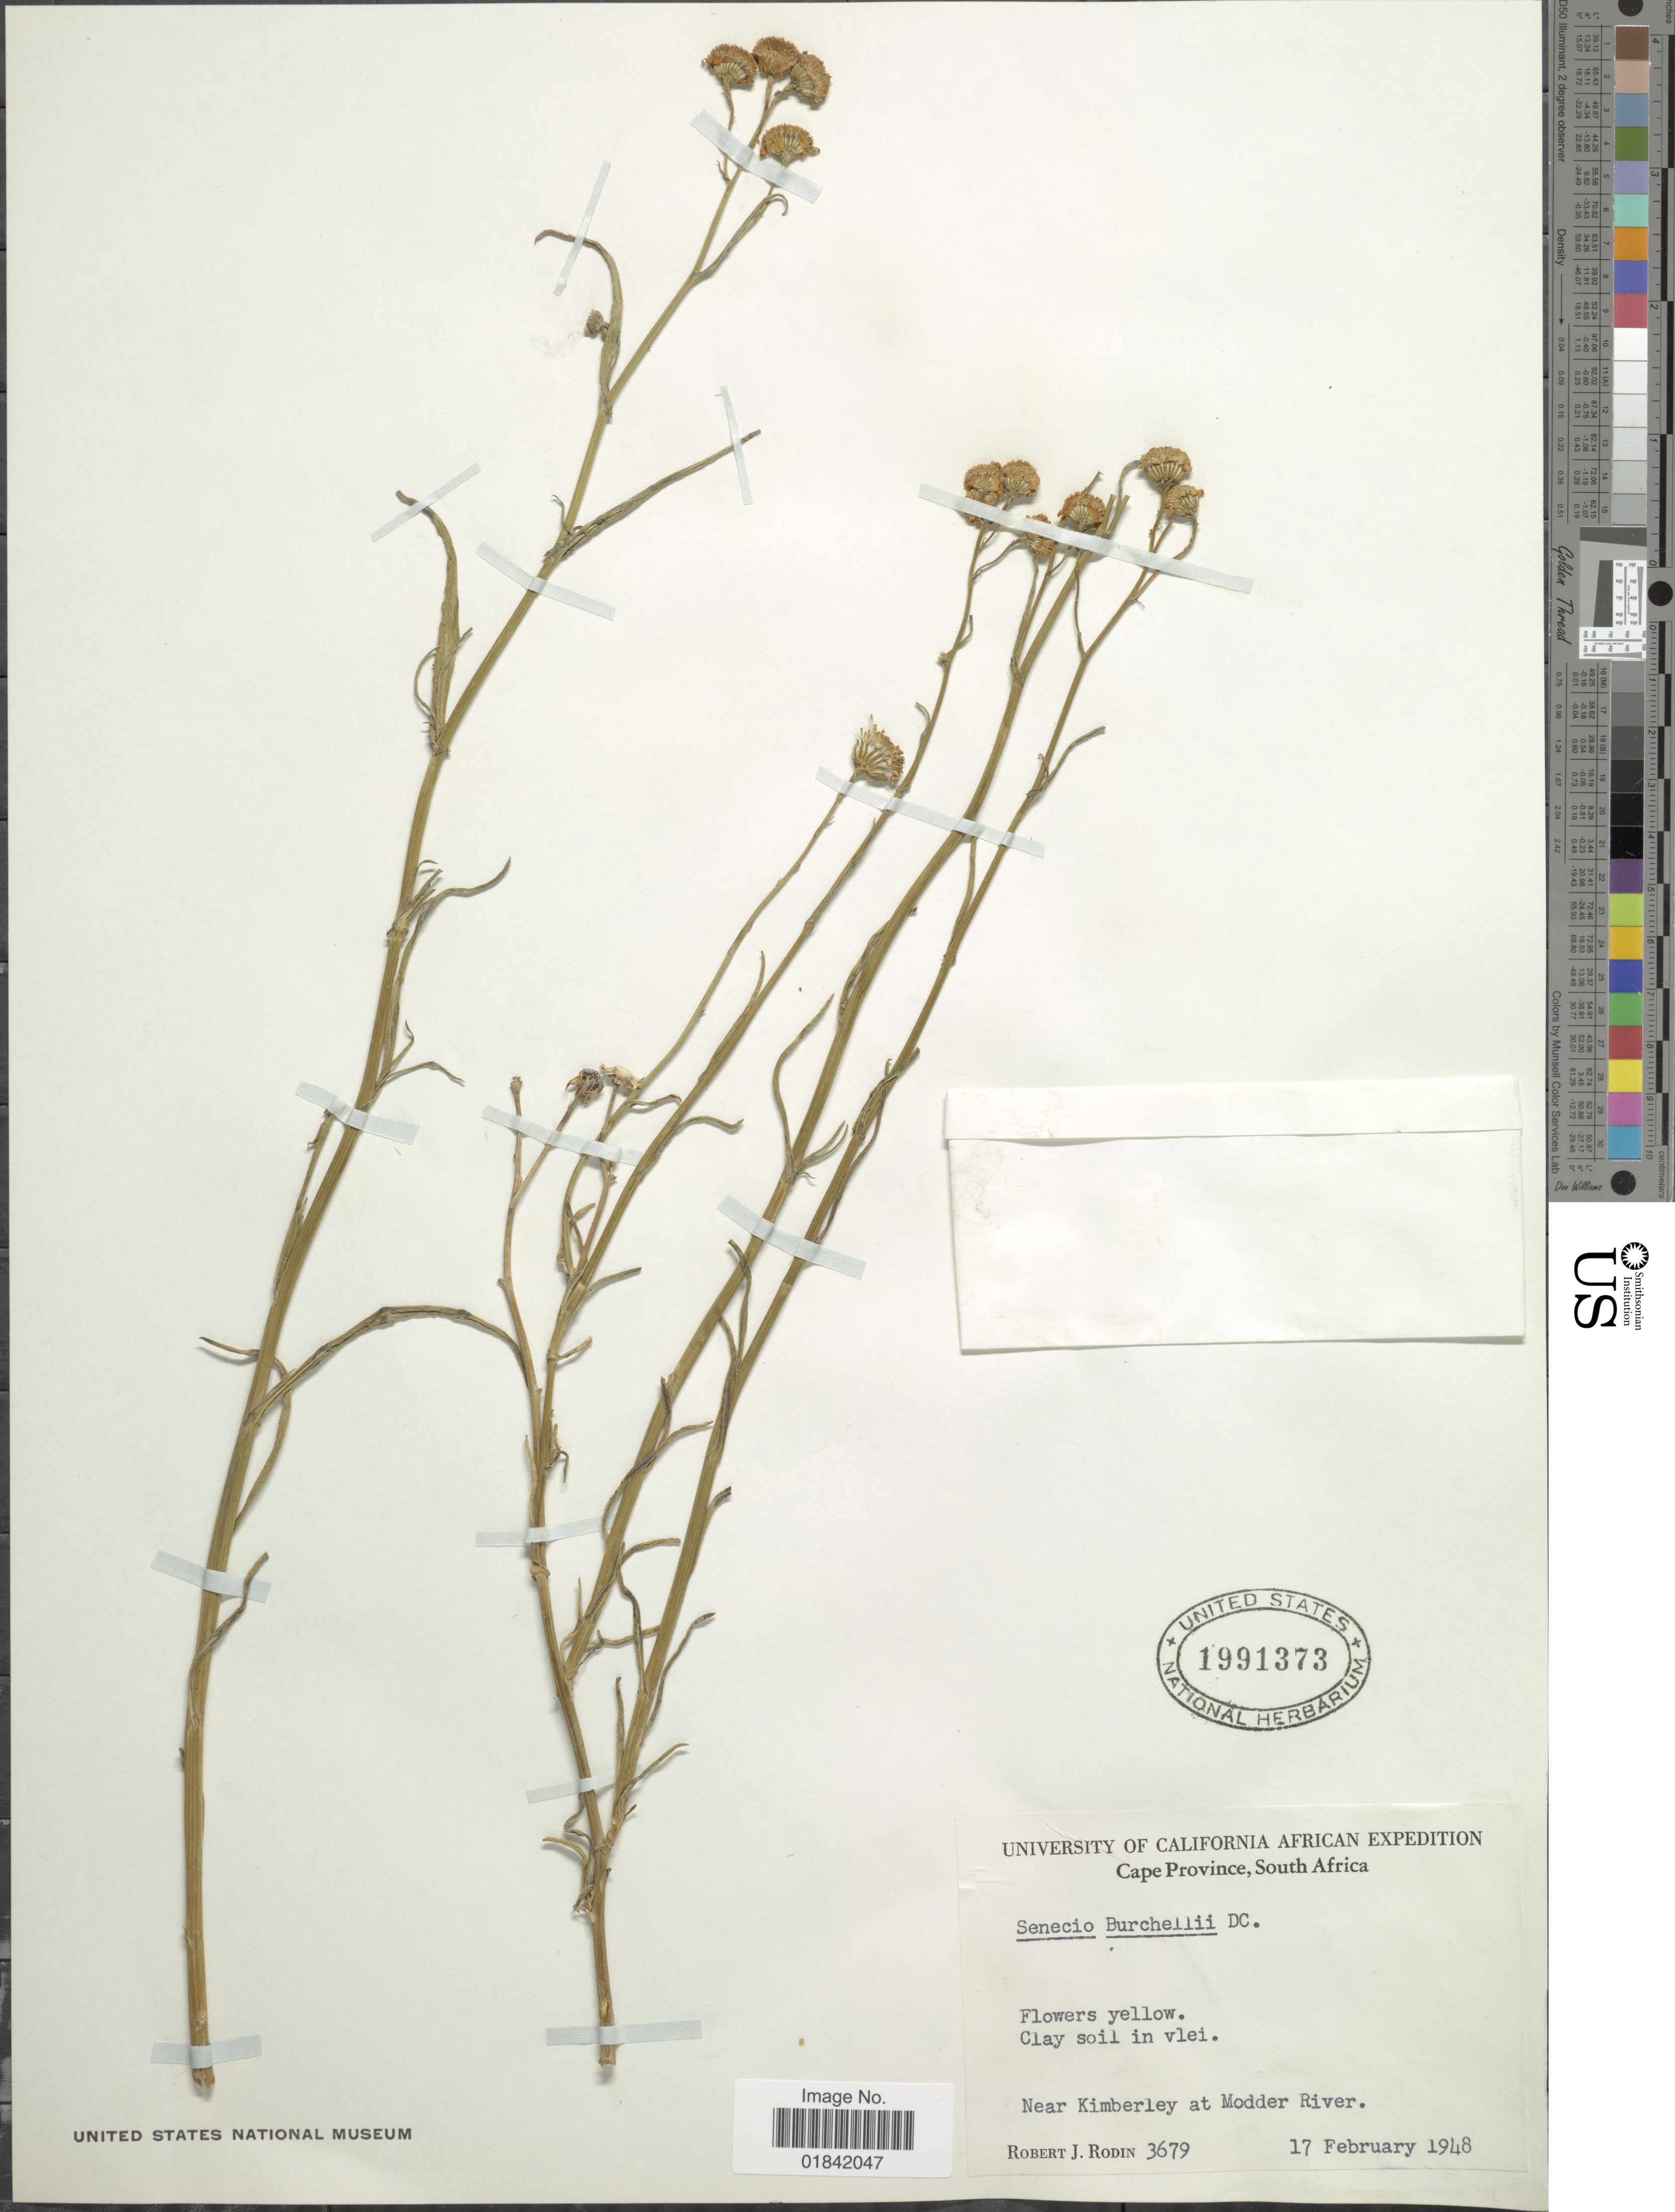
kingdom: Plantae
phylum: Tracheophyta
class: Magnoliopsida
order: Asterales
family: Asteraceae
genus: Senecio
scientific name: Senecio burchellii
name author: DC.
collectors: R. J. Rodin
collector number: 3679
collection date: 1948-02-17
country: South Africa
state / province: Northern Cape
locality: Near Kimberley at Modder River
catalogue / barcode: US 1991373